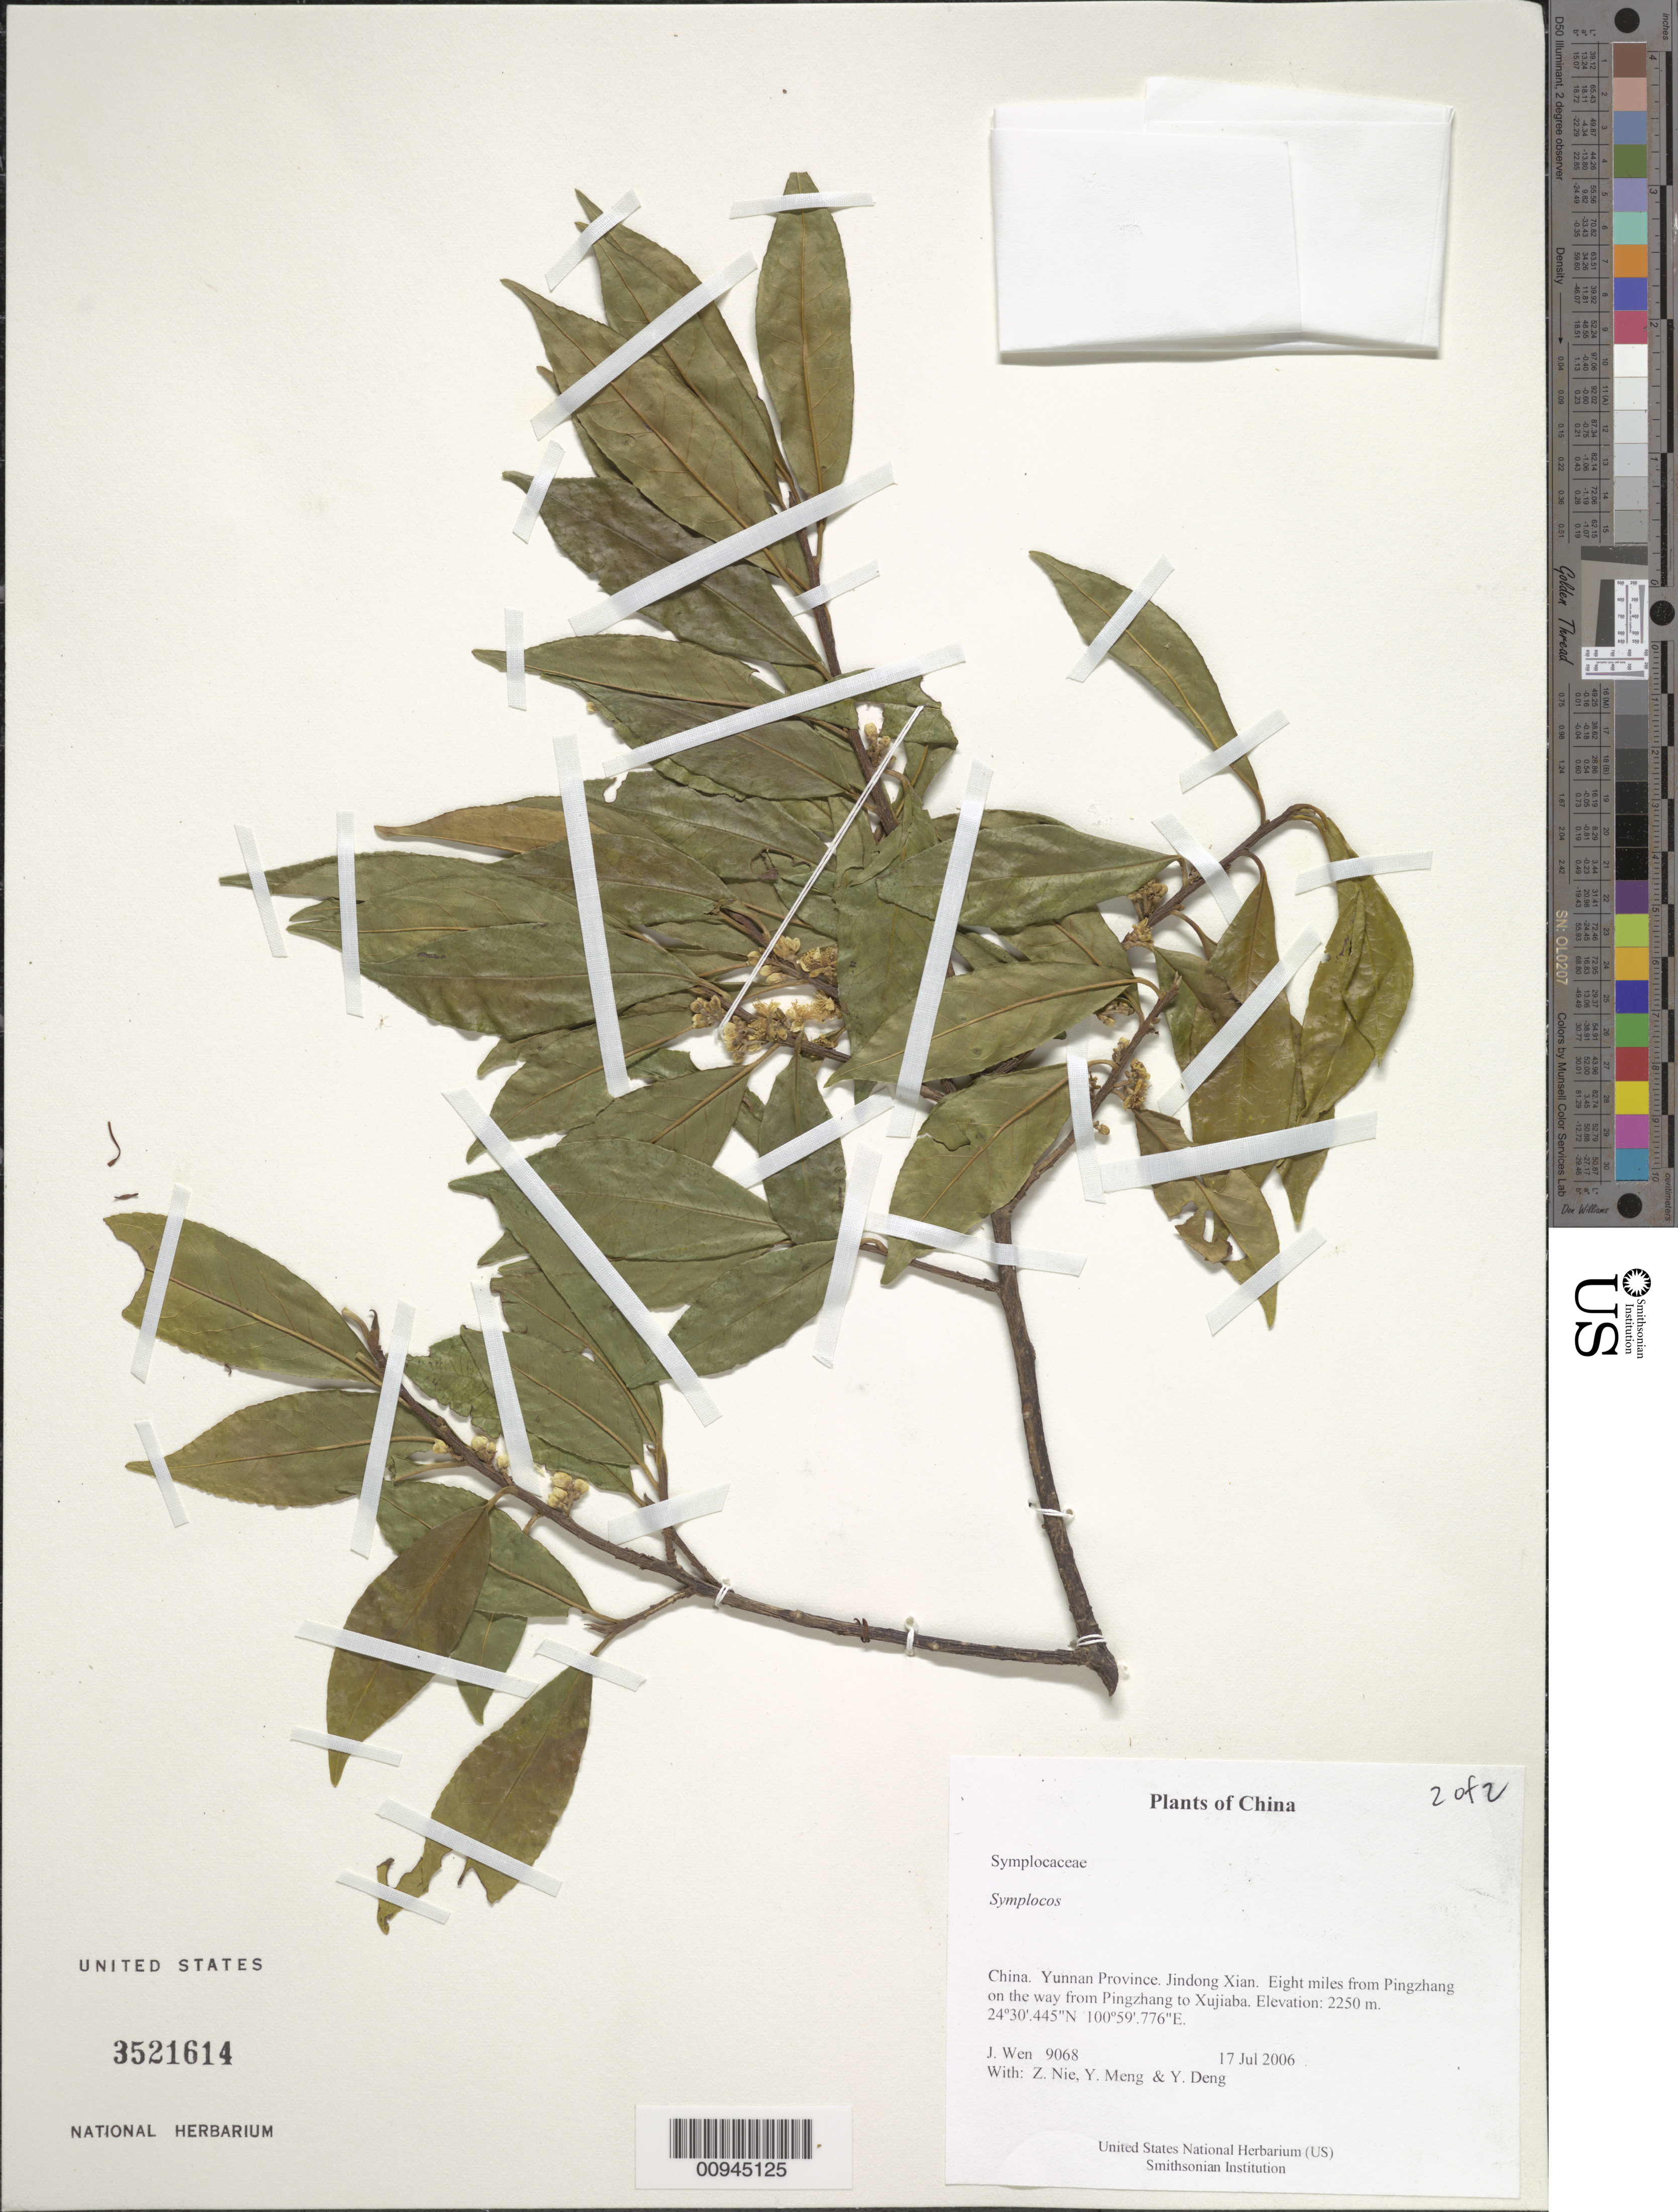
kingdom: Plantae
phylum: Tracheophyta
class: Magnoliopsida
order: Ericales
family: Symplocaceae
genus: Symplocos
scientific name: Symplocos sp.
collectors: J. Wen, Z. Nie, Y. Meng & Y. Deng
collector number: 9068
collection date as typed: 17 Jul 2006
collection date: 2006-07-17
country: China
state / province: Yunnan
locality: Yunnan Province. Jindong Xian. Eight miles from Pingzhang on the way from Pingzhang to Xujiaba.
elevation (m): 2250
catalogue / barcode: US 3521614